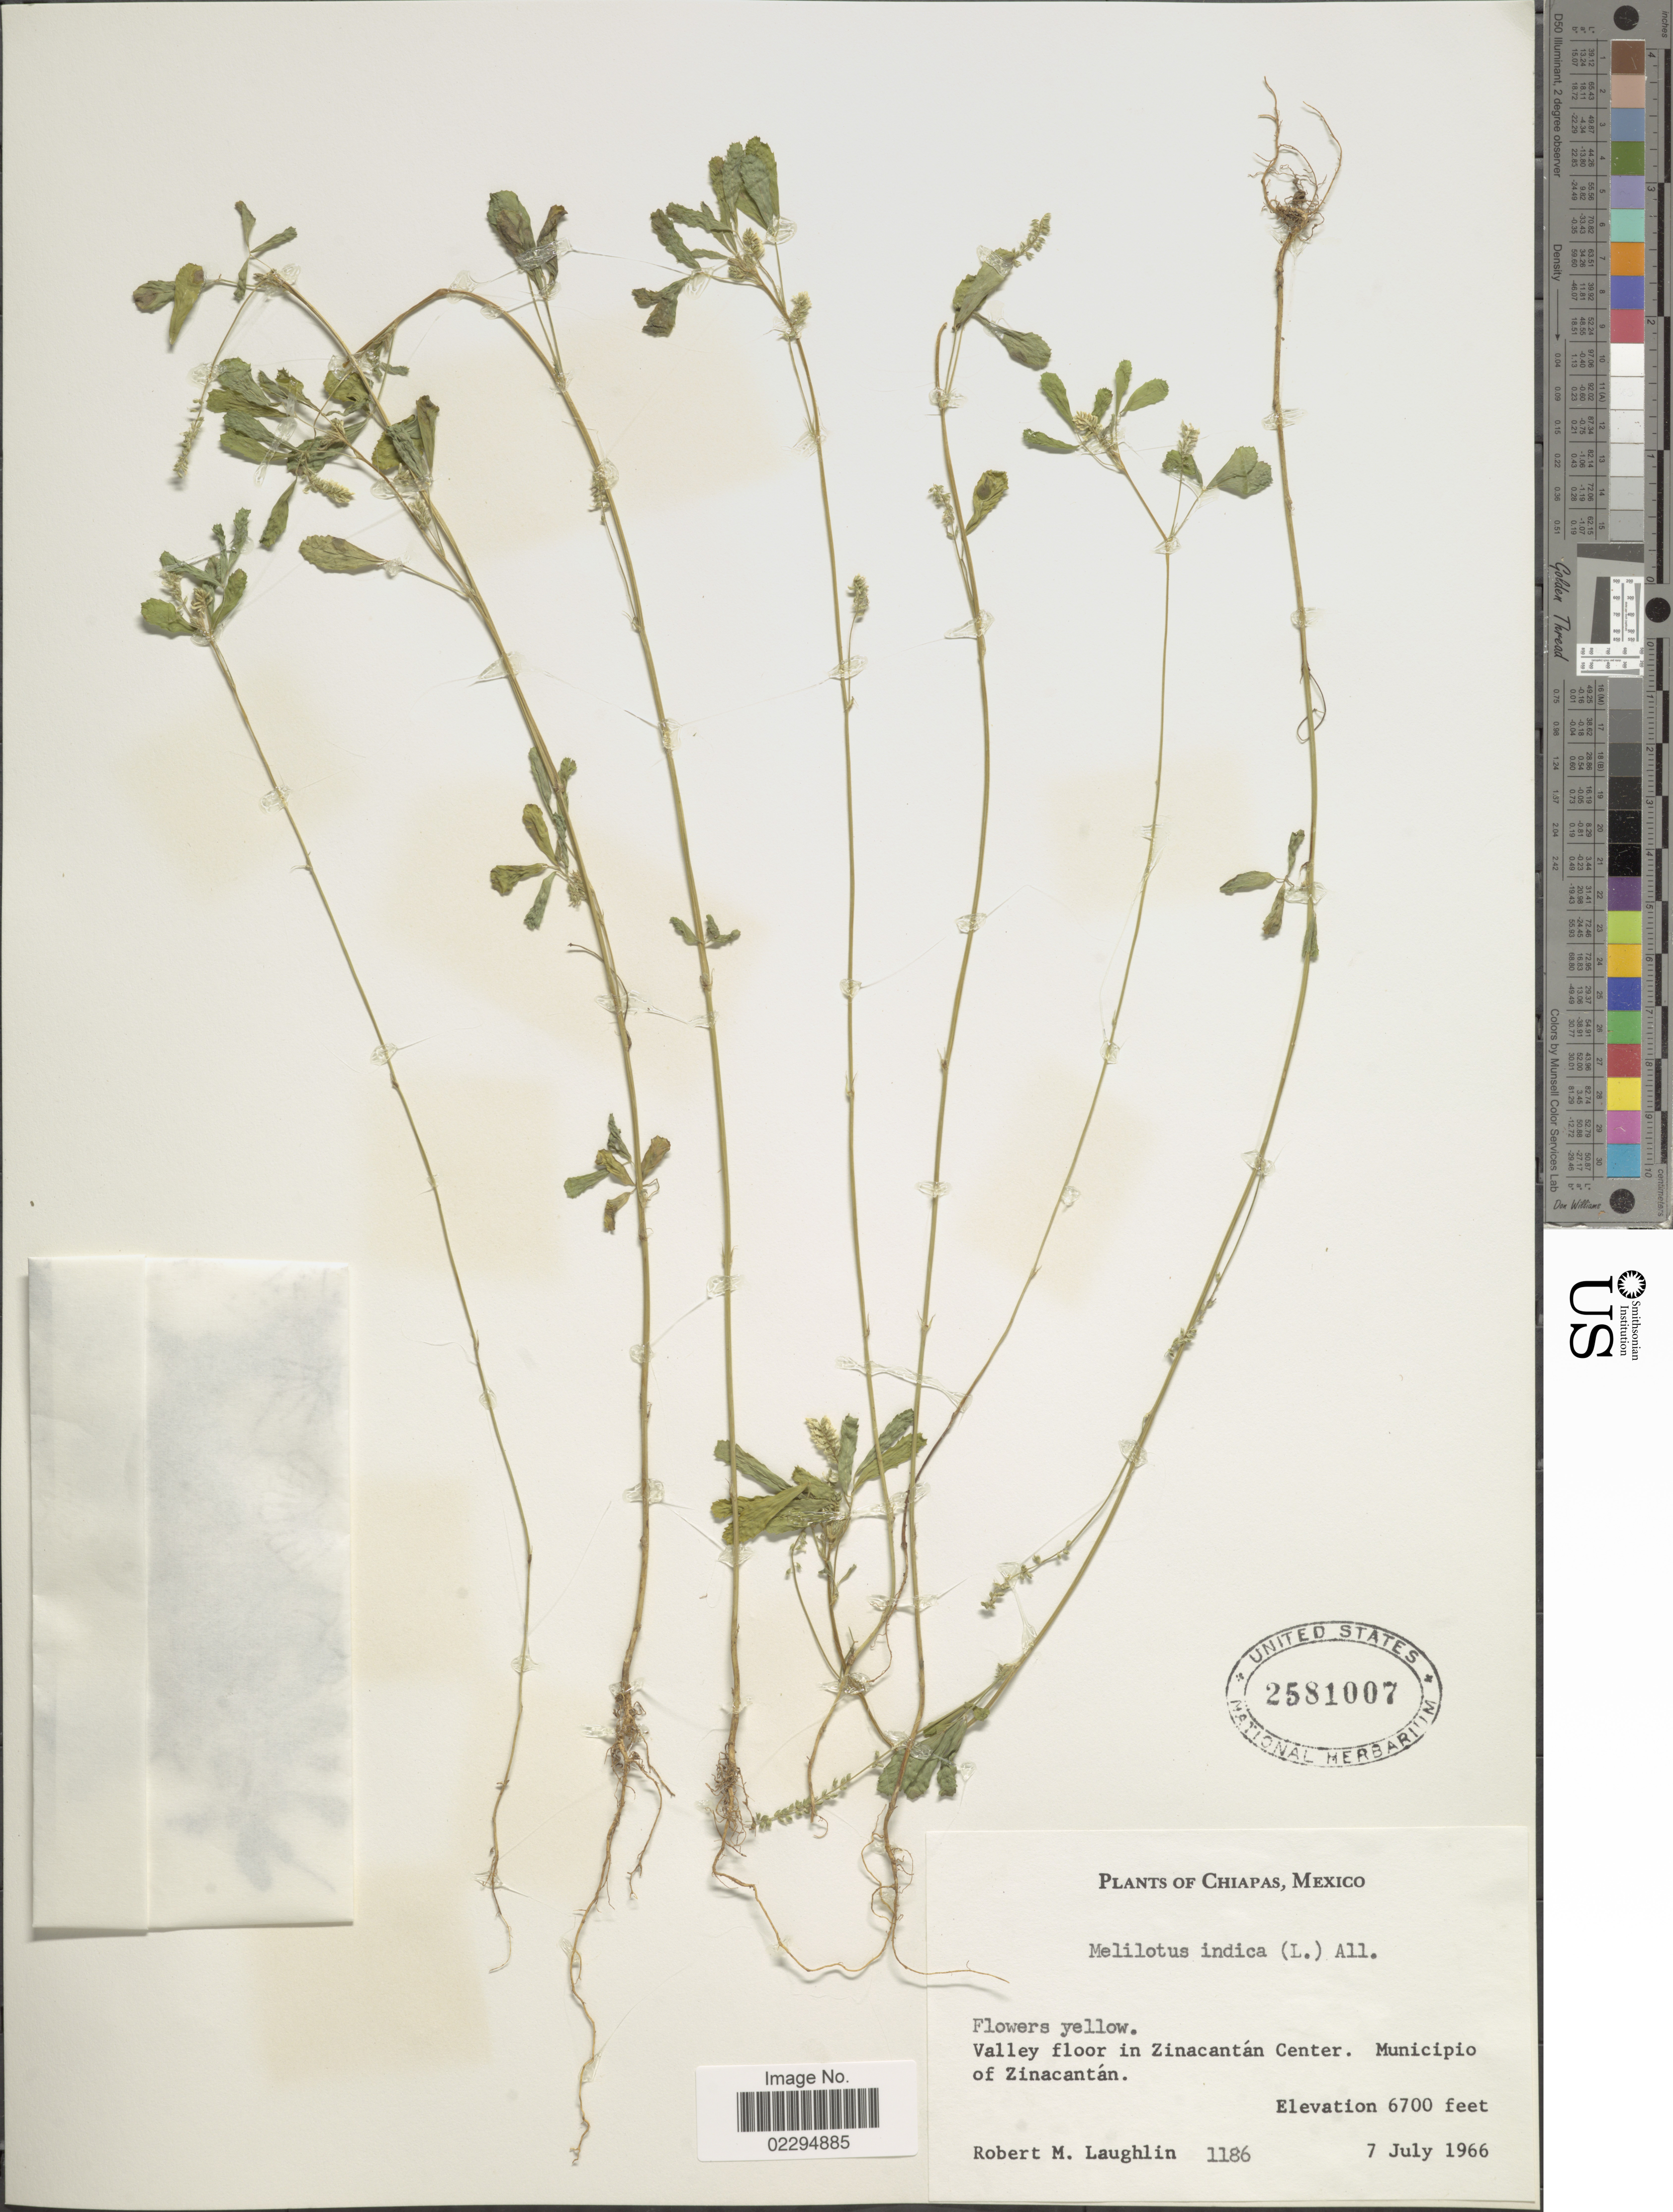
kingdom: Plantae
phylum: Tracheophyta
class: Magnoliopsida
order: Fabales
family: Fabaceae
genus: Melilotus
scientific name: Melilotus indicus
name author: (L.) All.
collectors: R. M. Laughlin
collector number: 1186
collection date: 1966-07-07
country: Mexico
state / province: Chiapas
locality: Valley floor in Zinacantán Center. Municipio of Zinacantán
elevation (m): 2042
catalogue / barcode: US 2581007